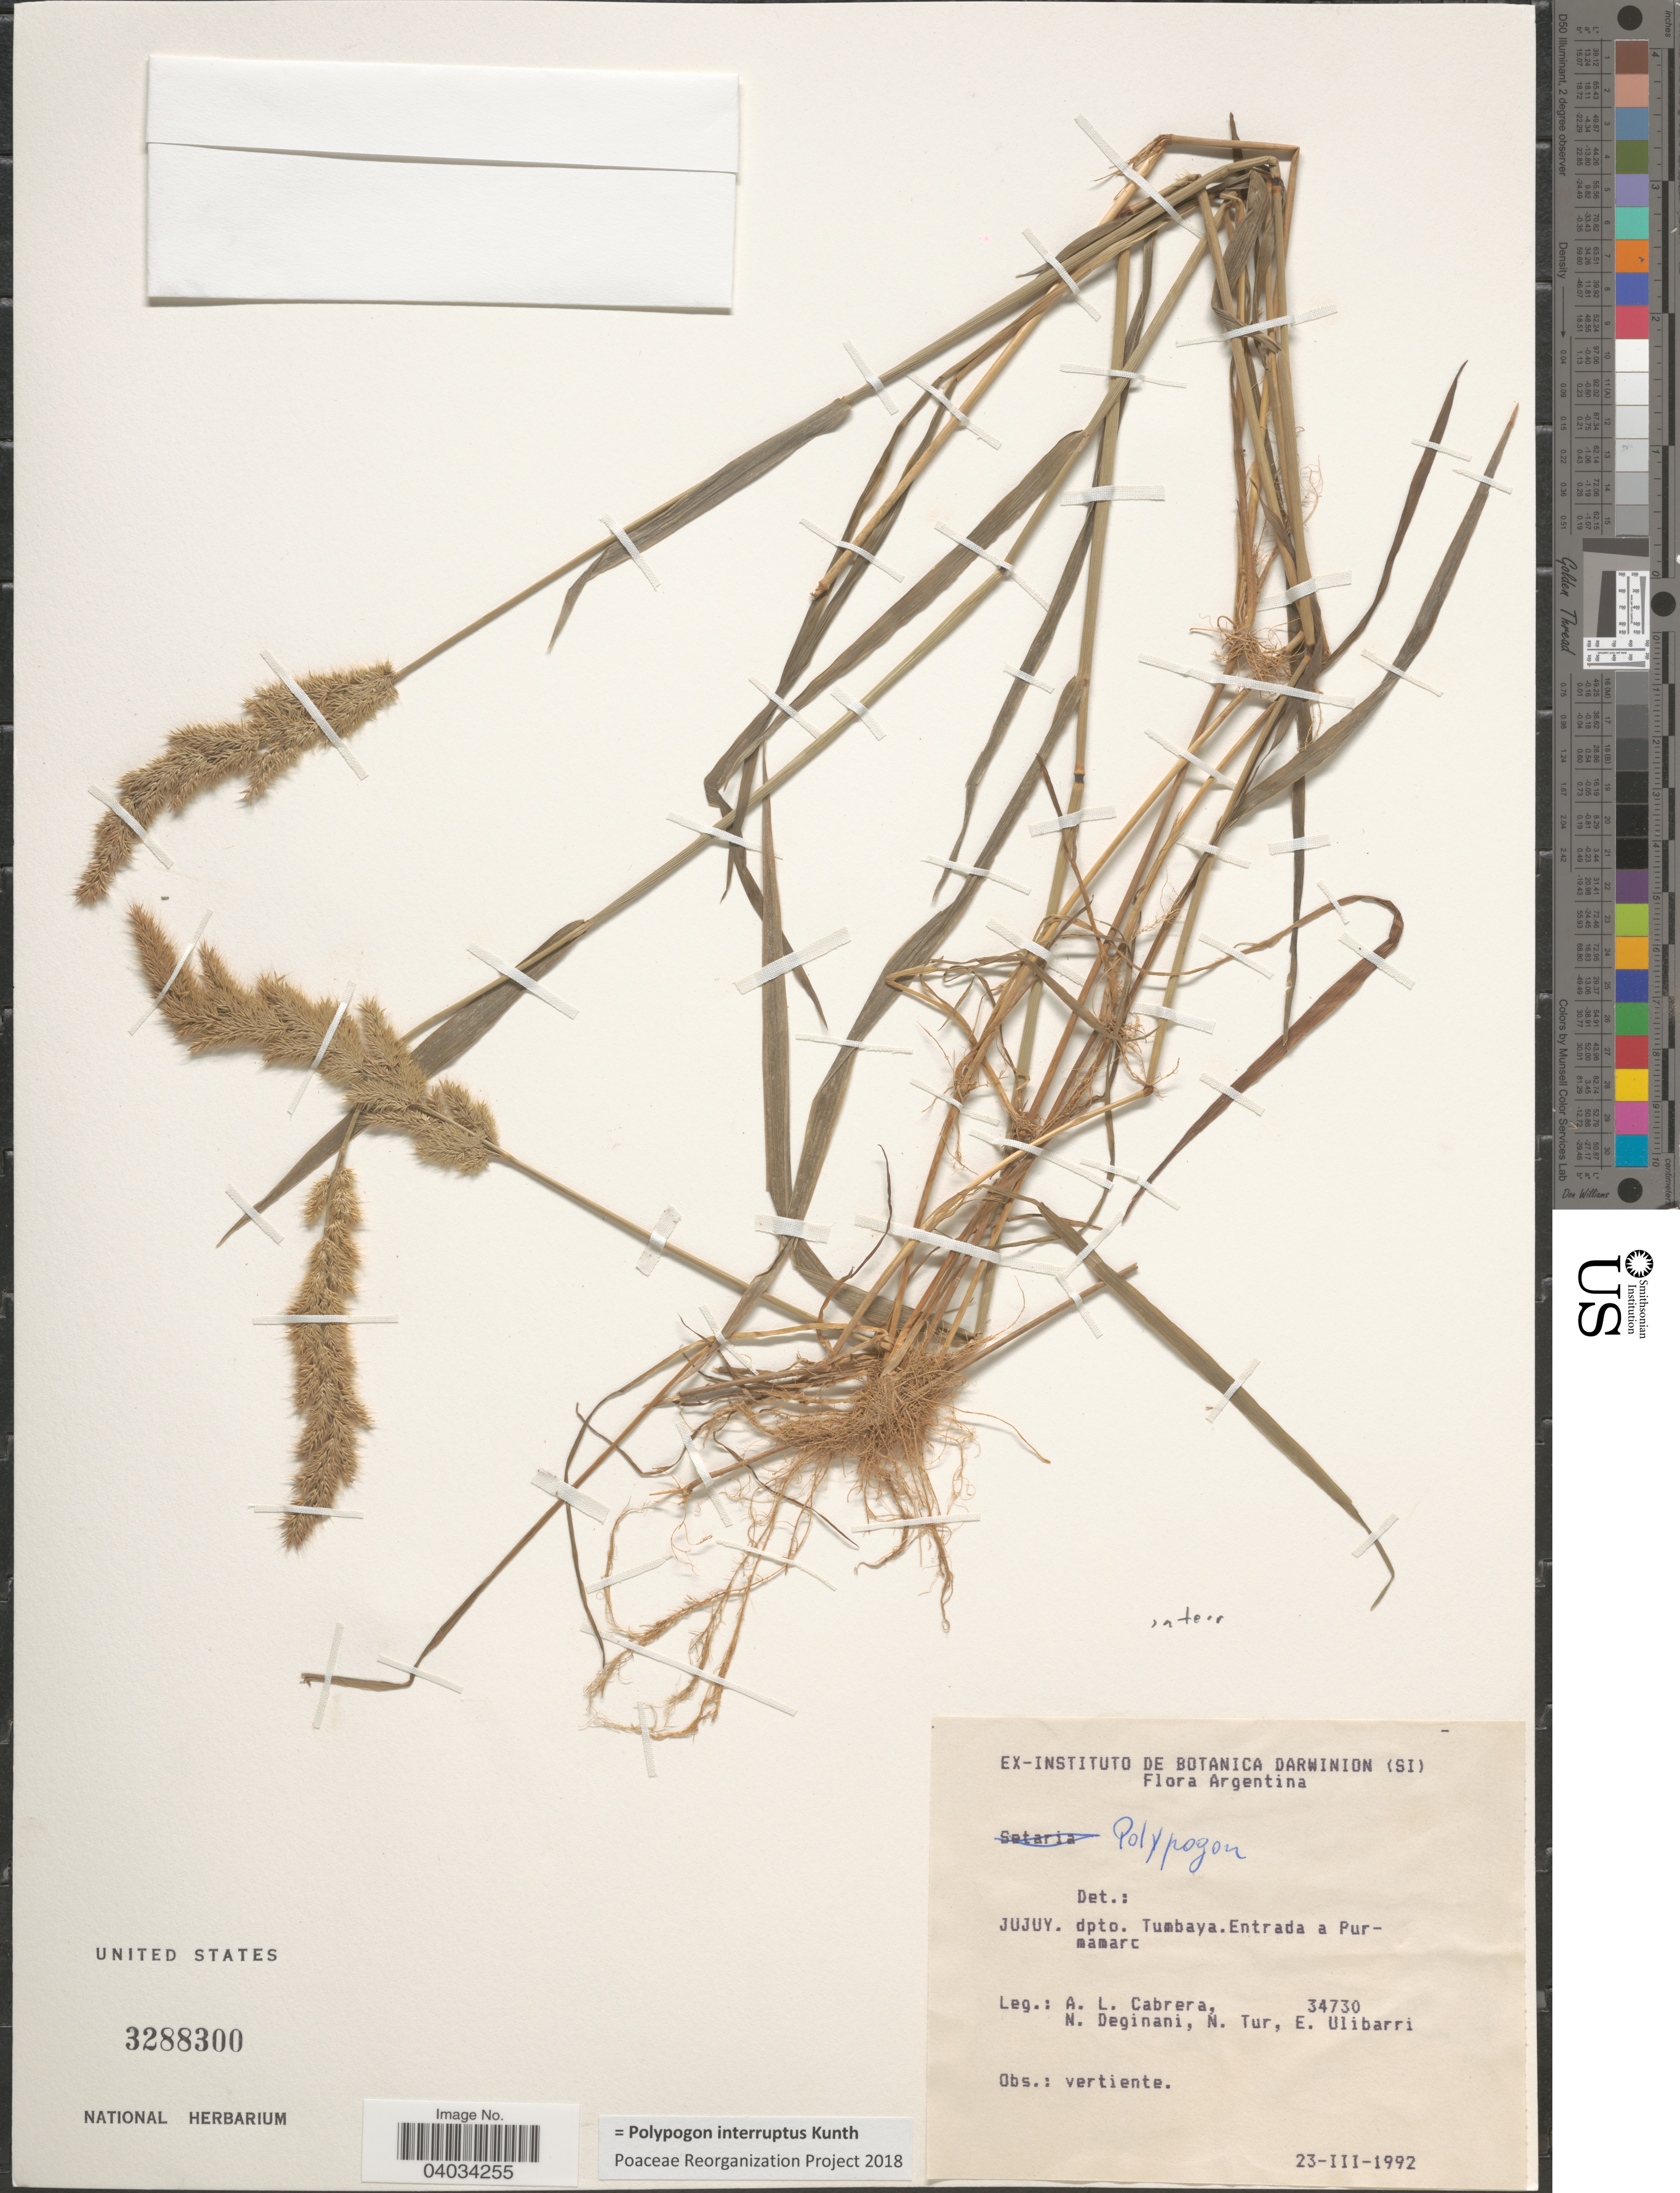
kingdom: Plantae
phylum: Tracheophyta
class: Liliopsida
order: Poales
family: Poaceae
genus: Polypogon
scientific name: Polypogon interruptus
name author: Kunth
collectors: A. L. Cabrera, N. Deginani, N. Tur & E. Ulibarri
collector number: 34730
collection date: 1992-03-23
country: Argentina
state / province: Jujuy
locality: Dpto. Tumbaya.Entrada a Purmamarc.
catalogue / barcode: US 3288300